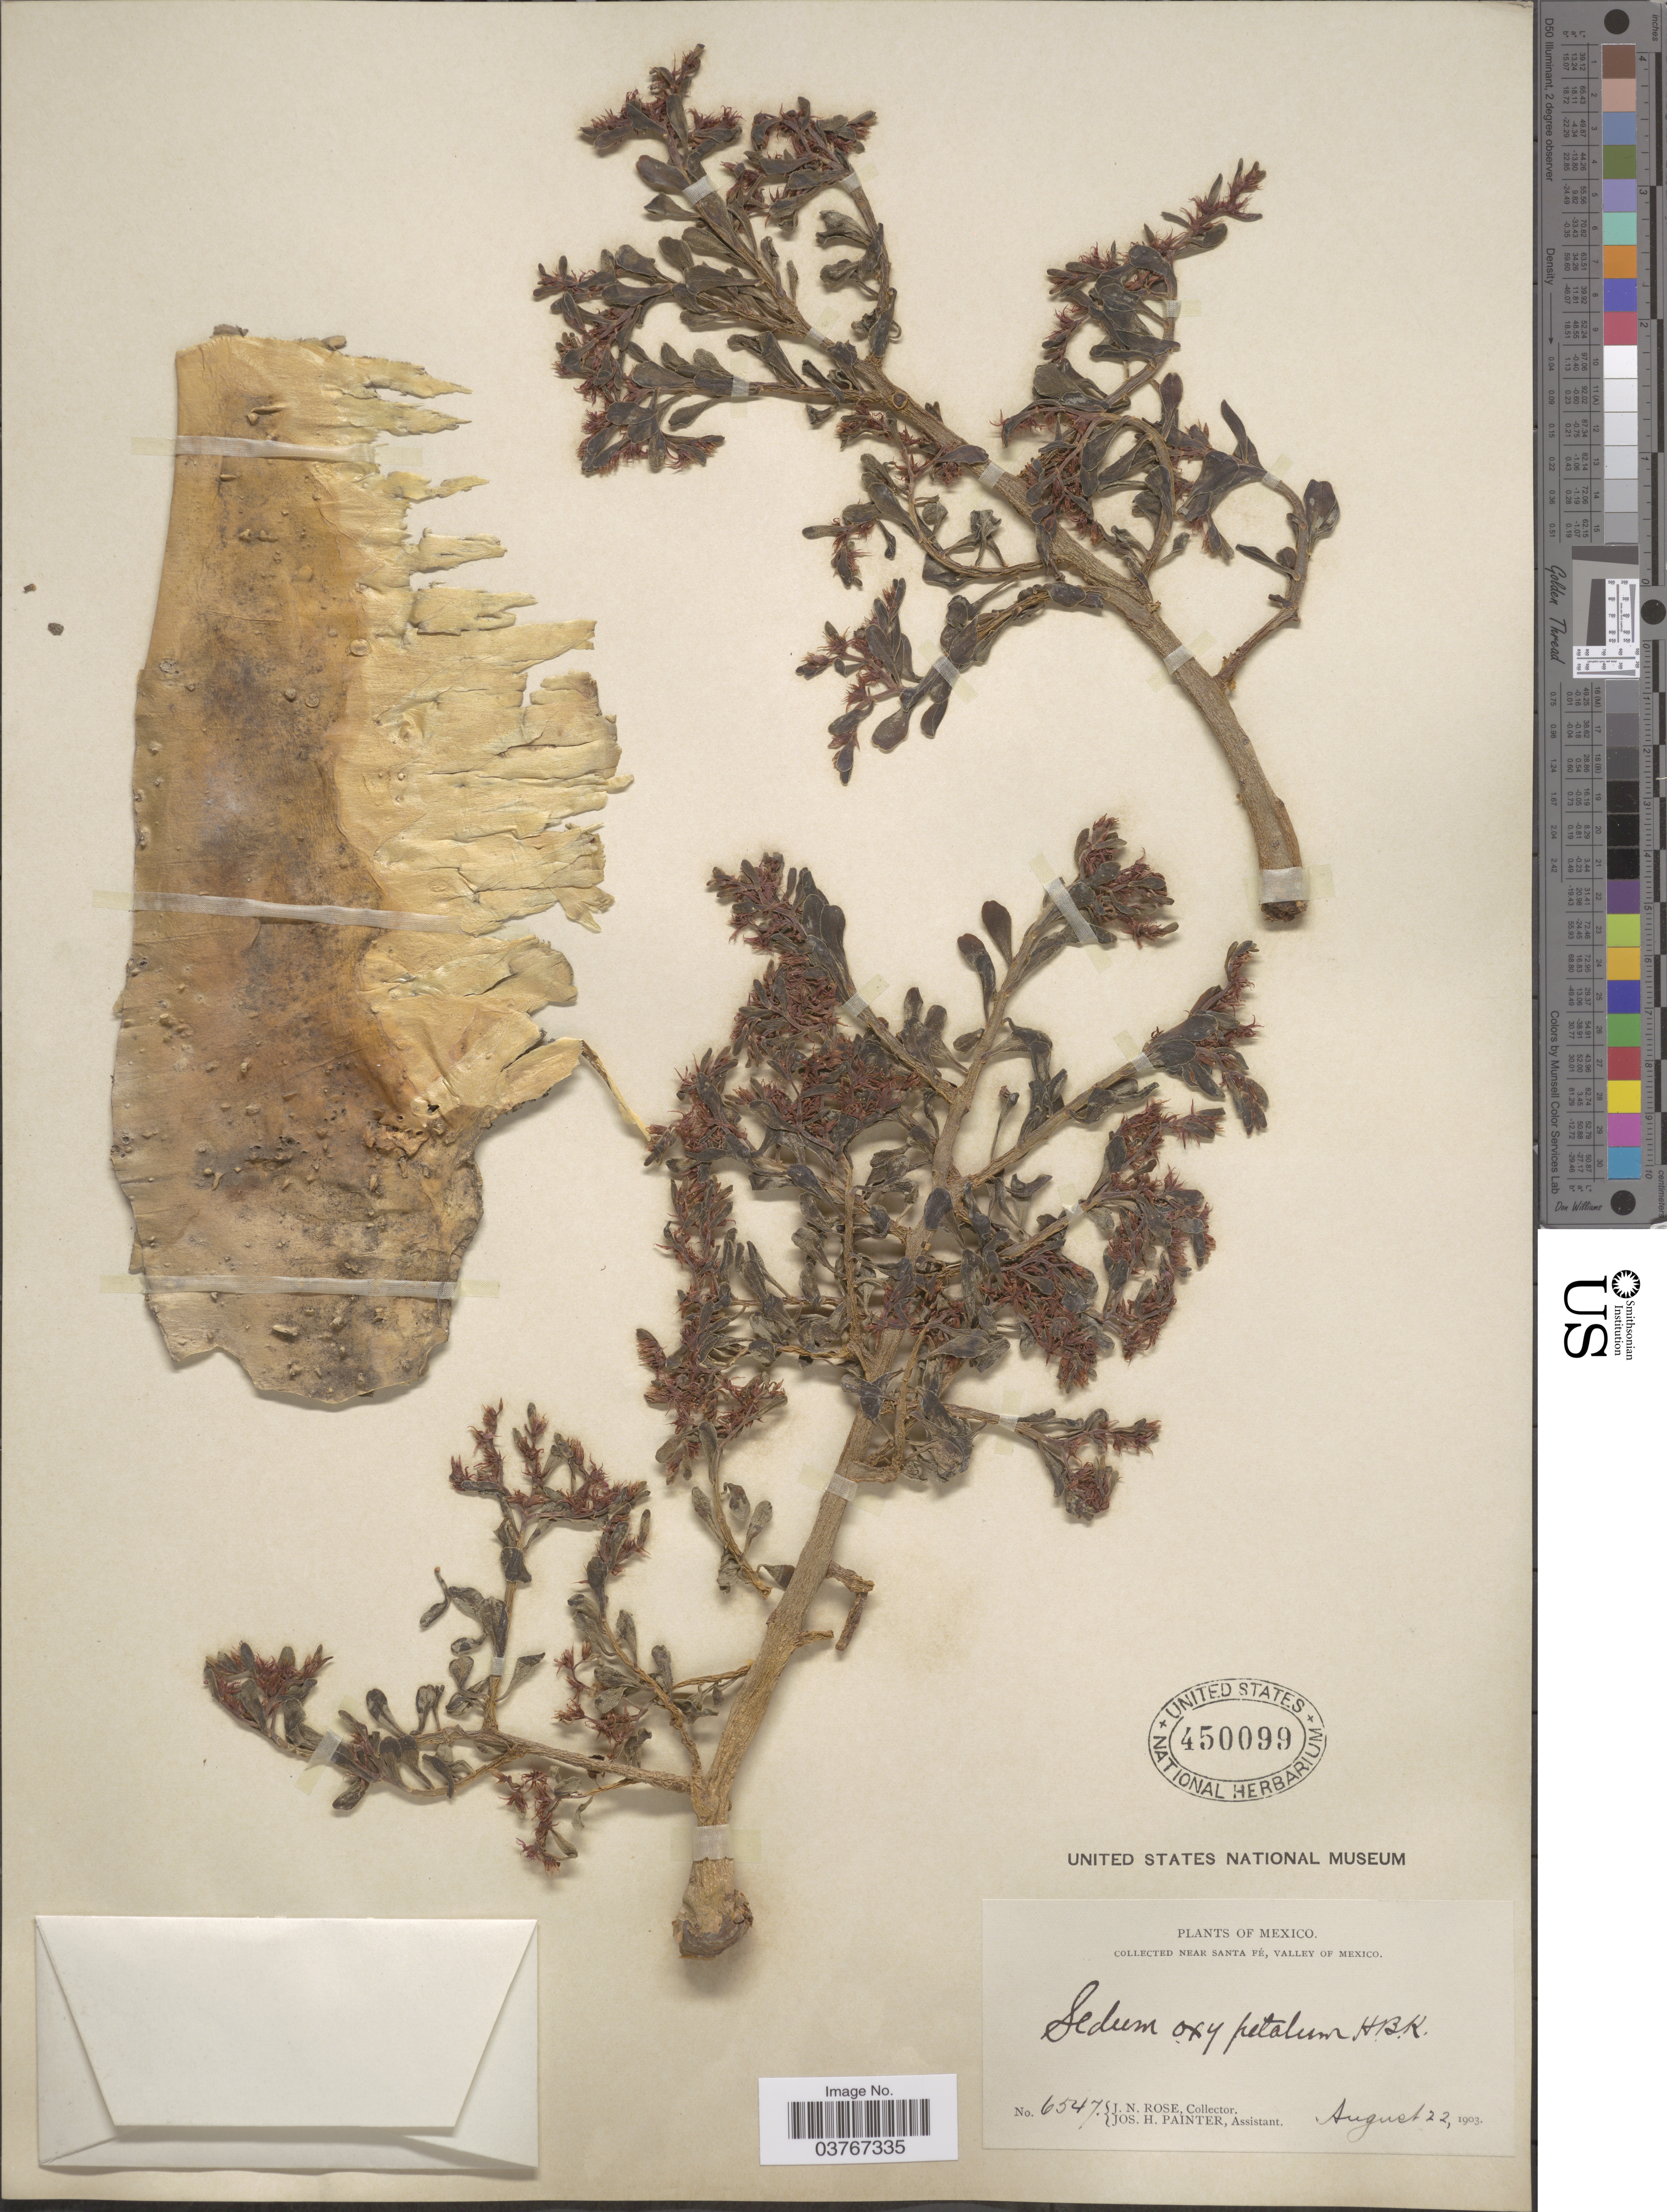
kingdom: Plantae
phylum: Tracheophyta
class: Magnoliopsida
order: Saxifragales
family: Crassulaceae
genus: Sedum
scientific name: Sedum oxypetalum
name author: Kunth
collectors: J. N. Rose & J. H. Painter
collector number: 6547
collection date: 1903-08-22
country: Mexico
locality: Near Santa Fé, Valley of Mexico.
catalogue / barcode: US 450099